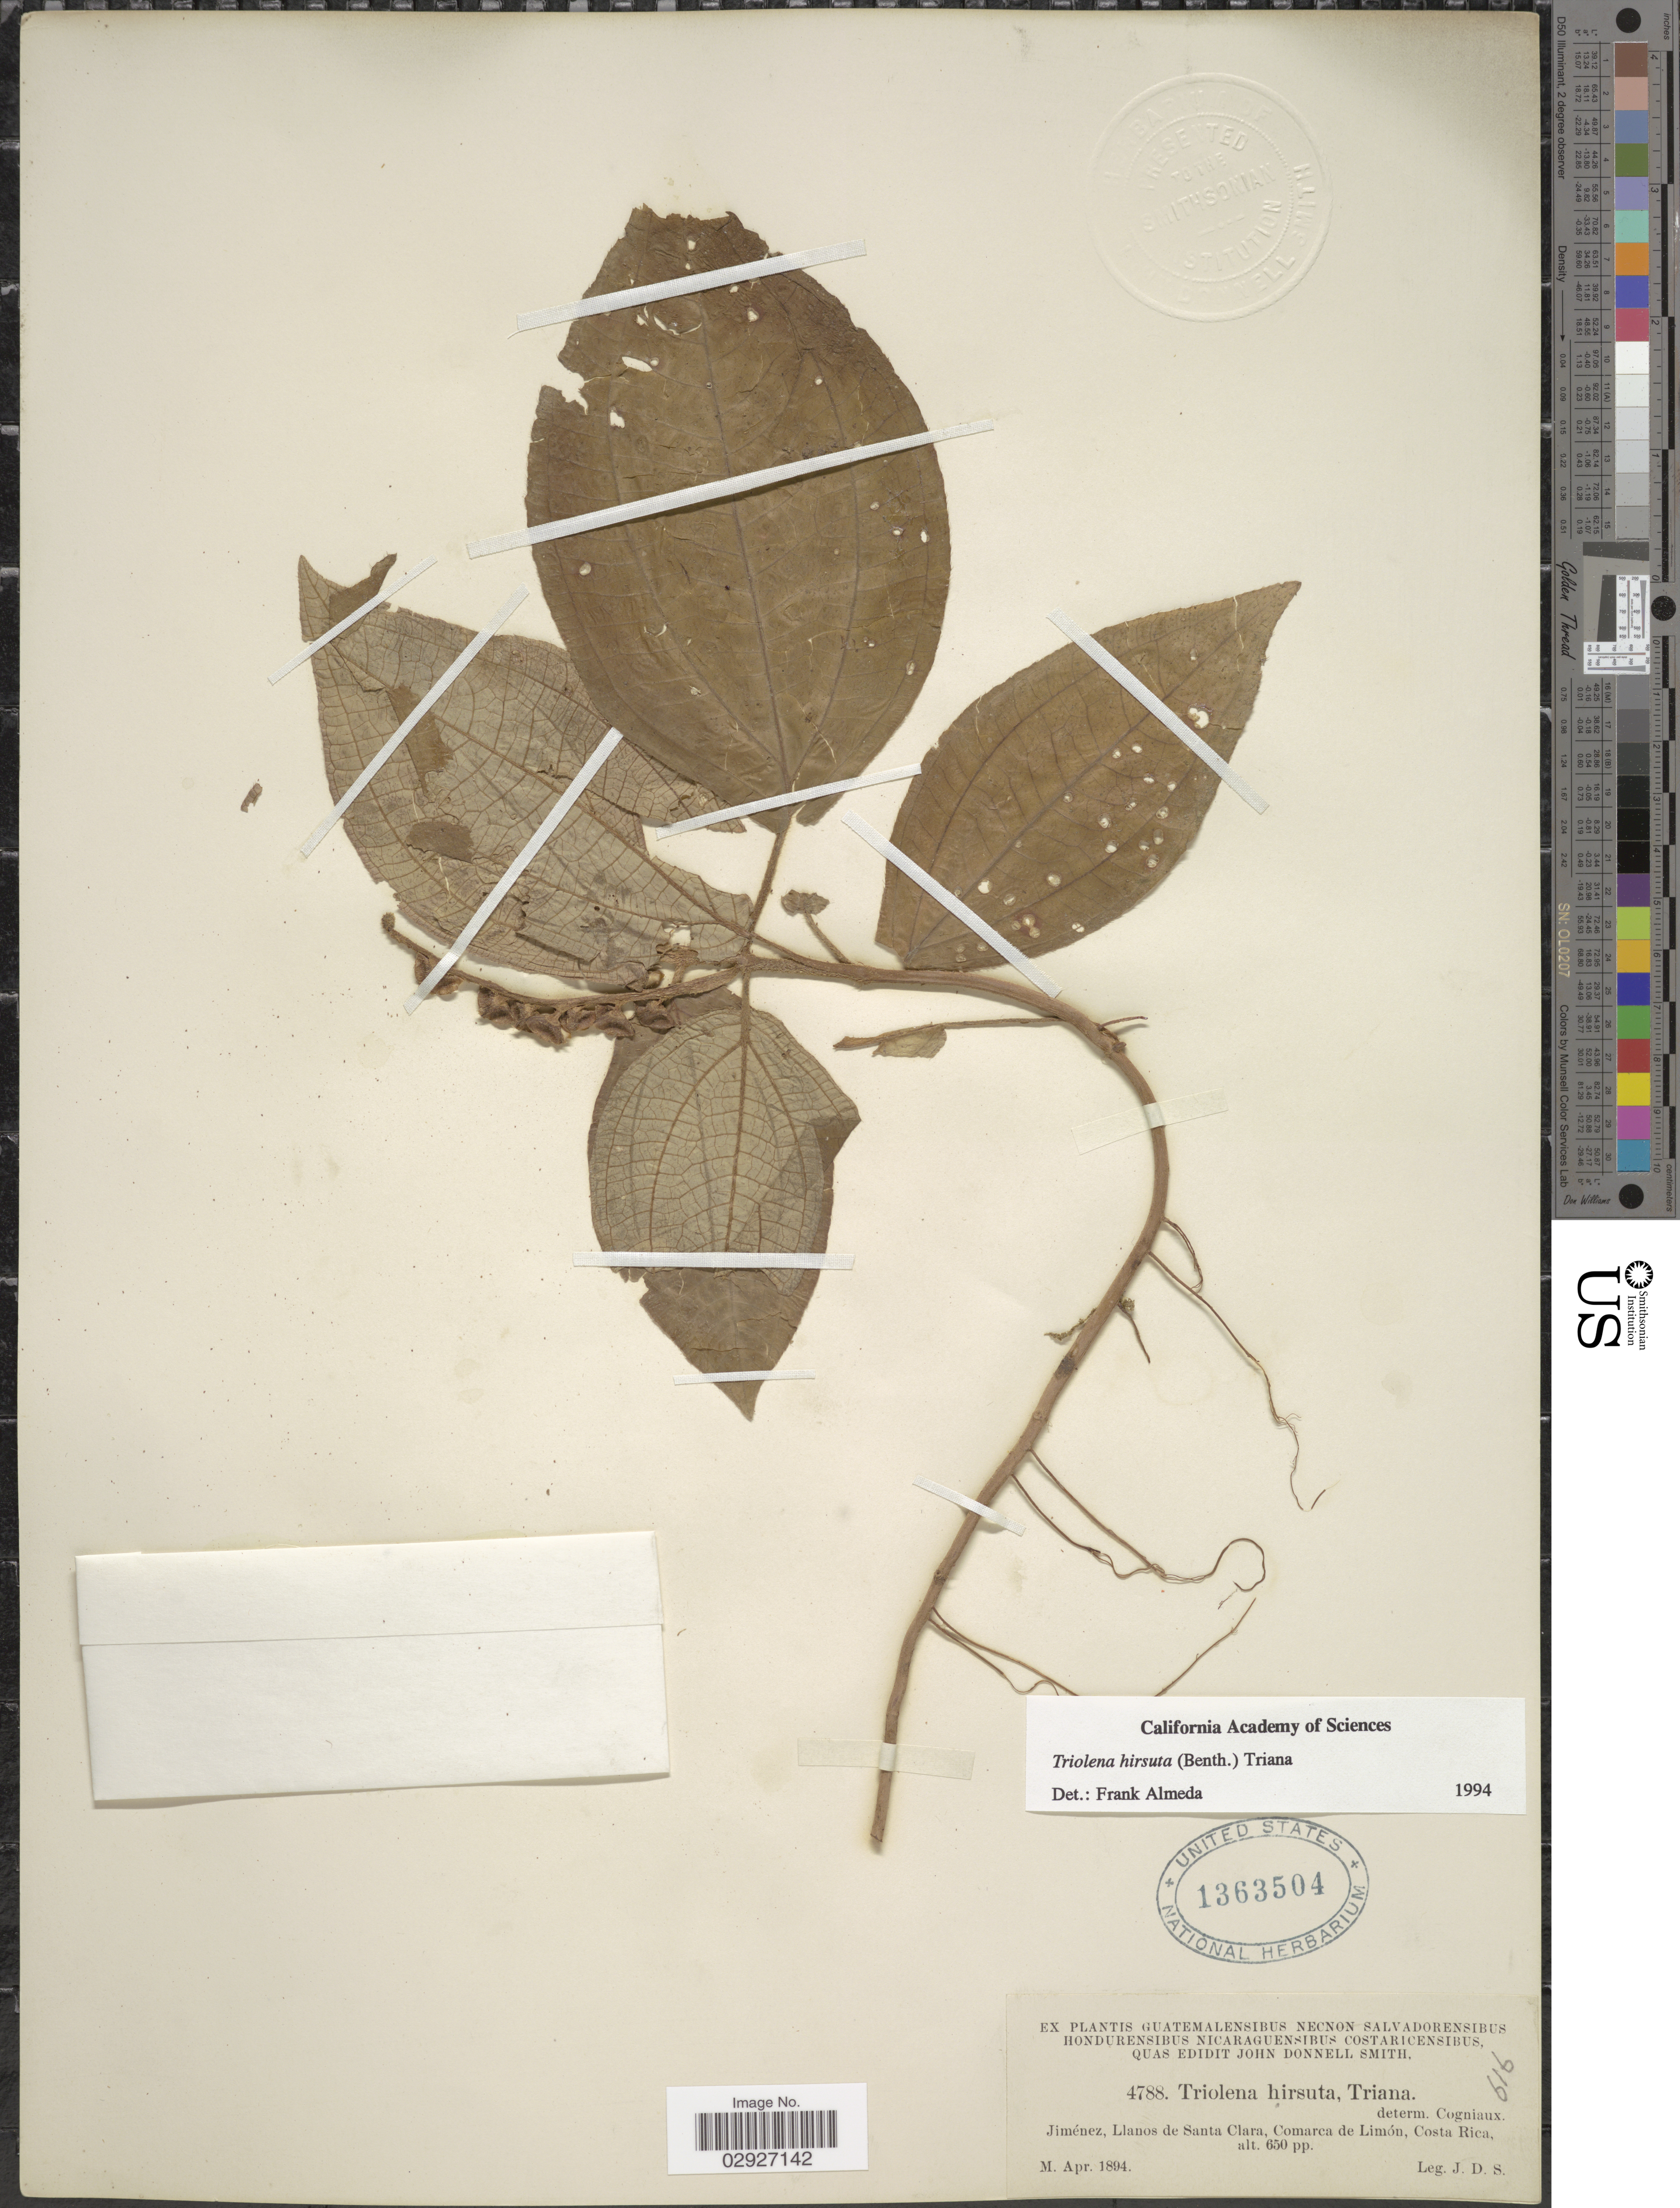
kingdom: Plantae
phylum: Tracheophyta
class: Magnoliopsida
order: Myrtales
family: Melastomataceae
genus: Triolena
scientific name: Triolena hirsuta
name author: (Benth.) Triana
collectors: J. Donnell Smith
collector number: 4788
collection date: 1894-04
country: Costa Rica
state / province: Limón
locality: Jiménez, Llanos de Santa Clara, Comarca de Limón.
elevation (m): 198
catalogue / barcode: US 1363504